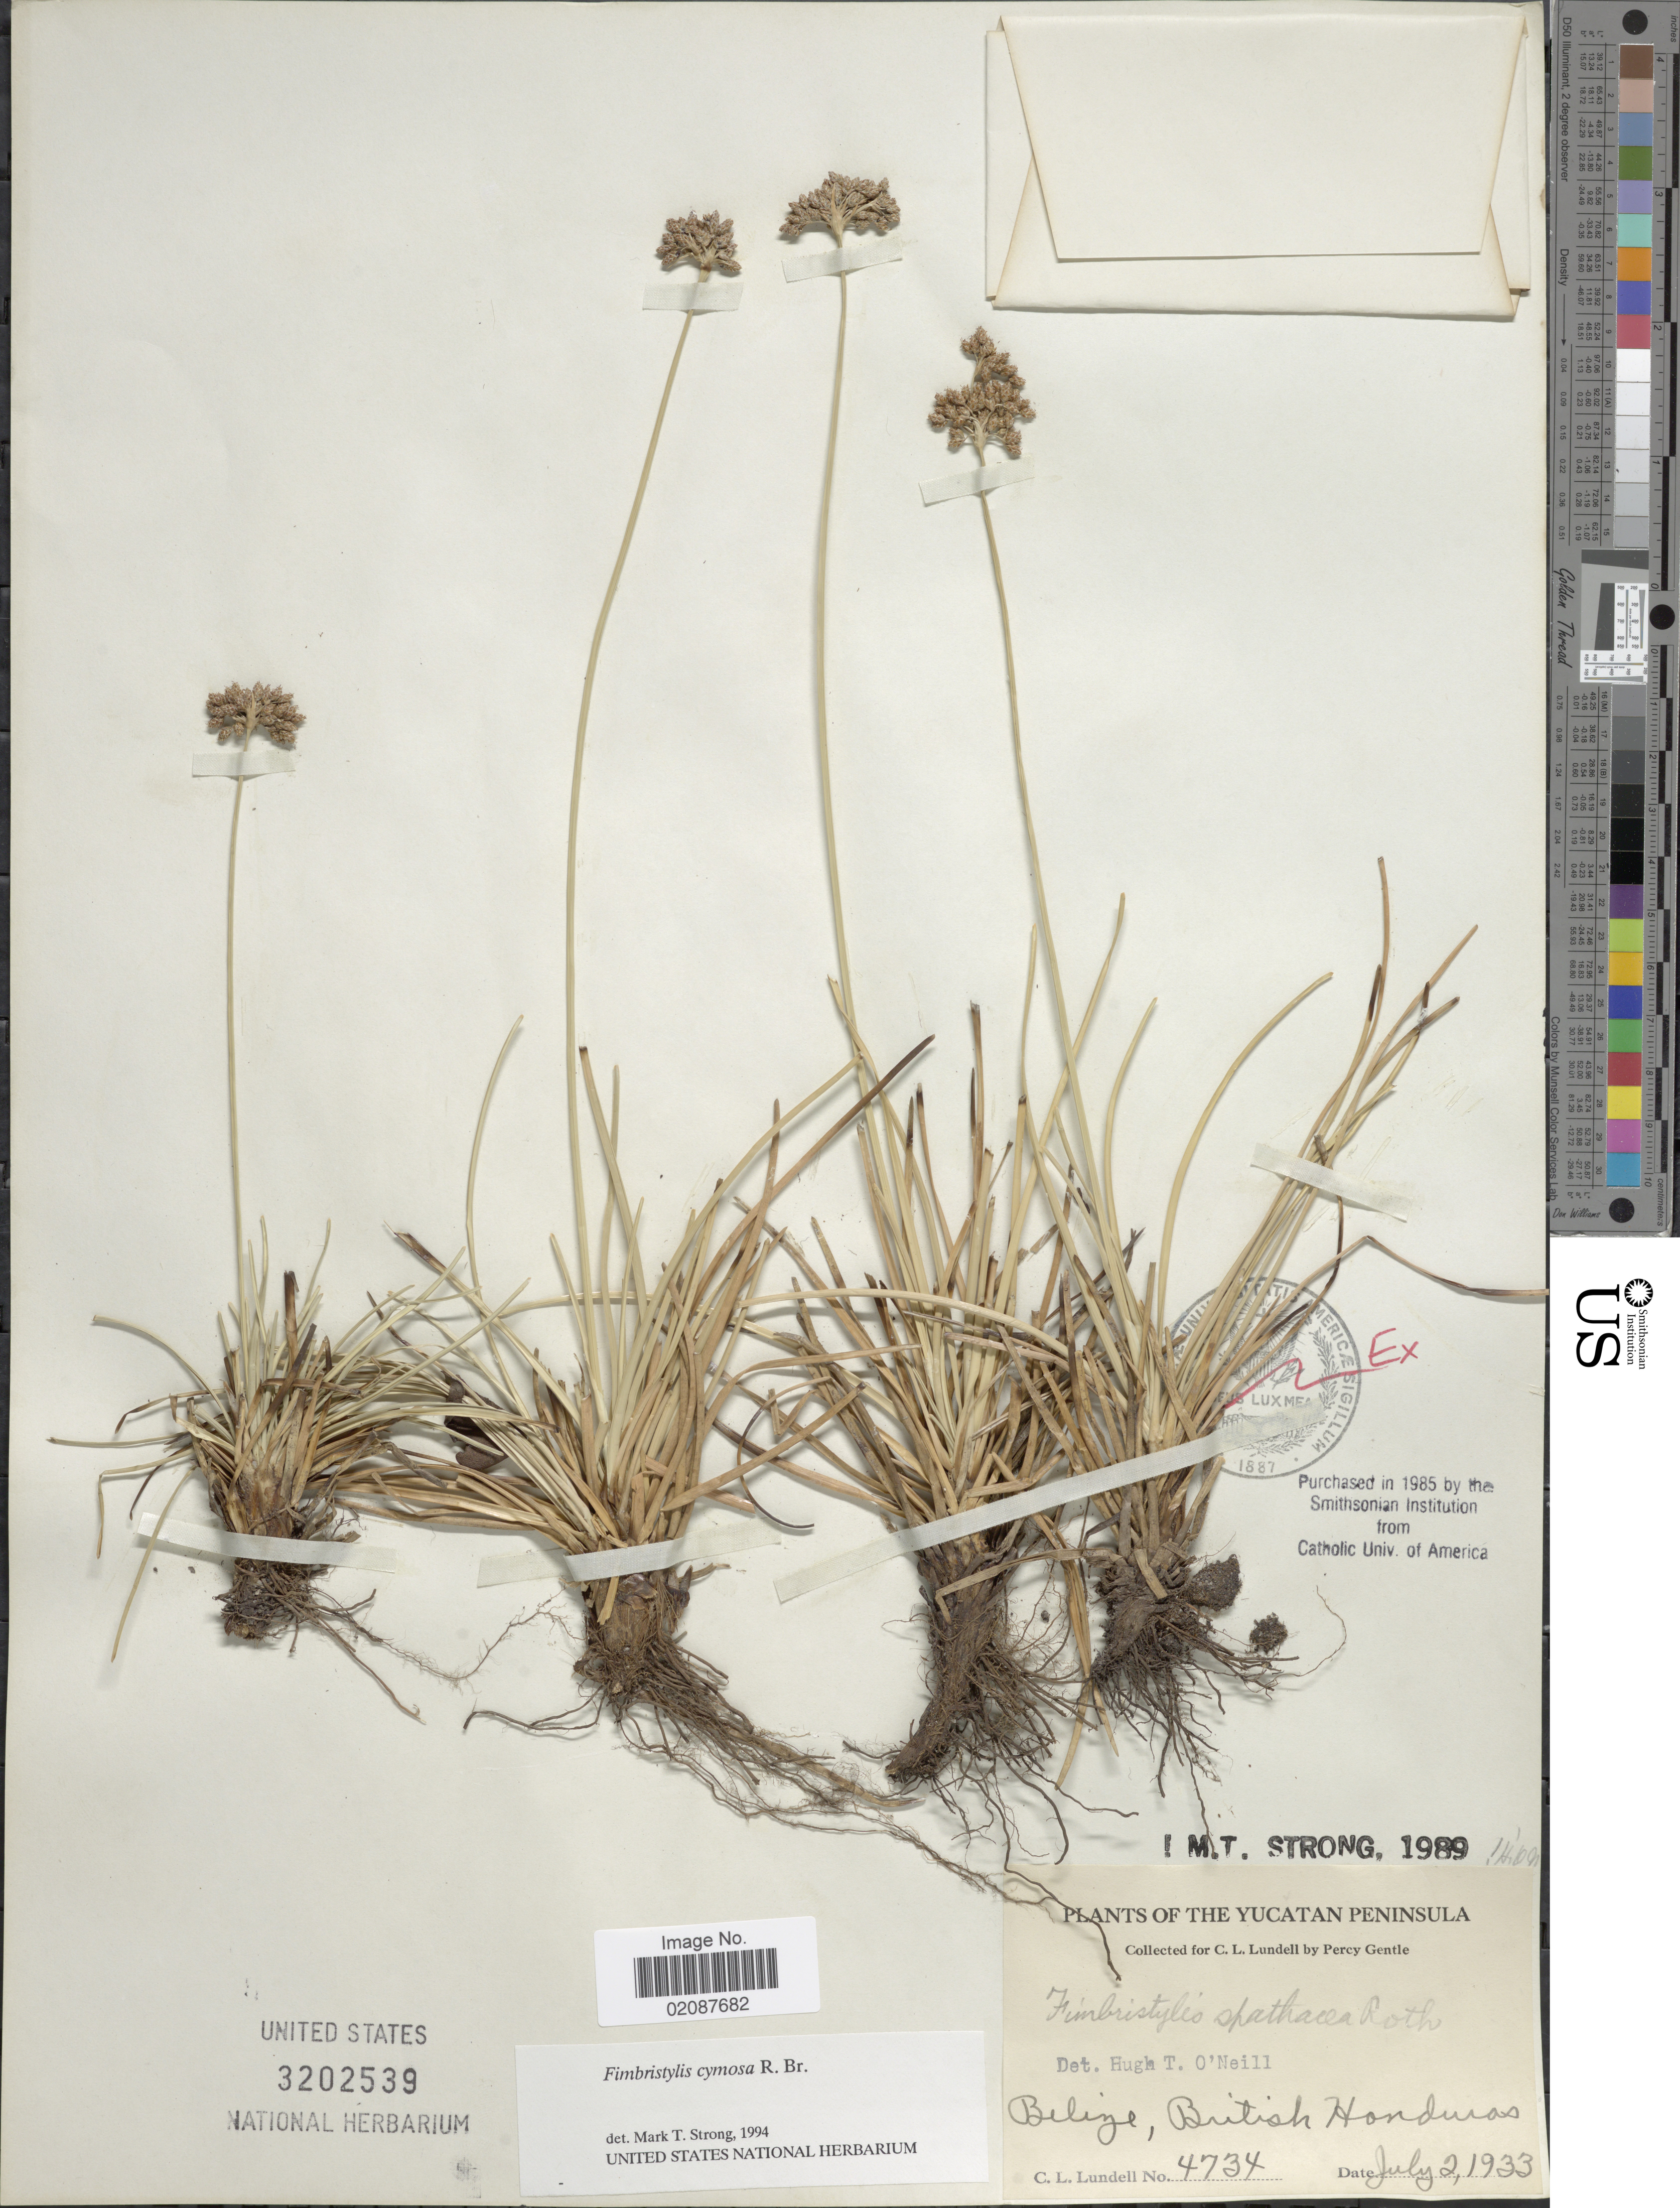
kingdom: Plantae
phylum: Tracheophyta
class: Liliopsida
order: Poales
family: Cyperaceae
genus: Fimbristylis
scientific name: Fimbristylis cymosa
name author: R. Br.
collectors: P. H. Gentle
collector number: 4734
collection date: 1933-07-02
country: Belize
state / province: Belize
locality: The Yucatan Peninsula.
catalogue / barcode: US 3202539